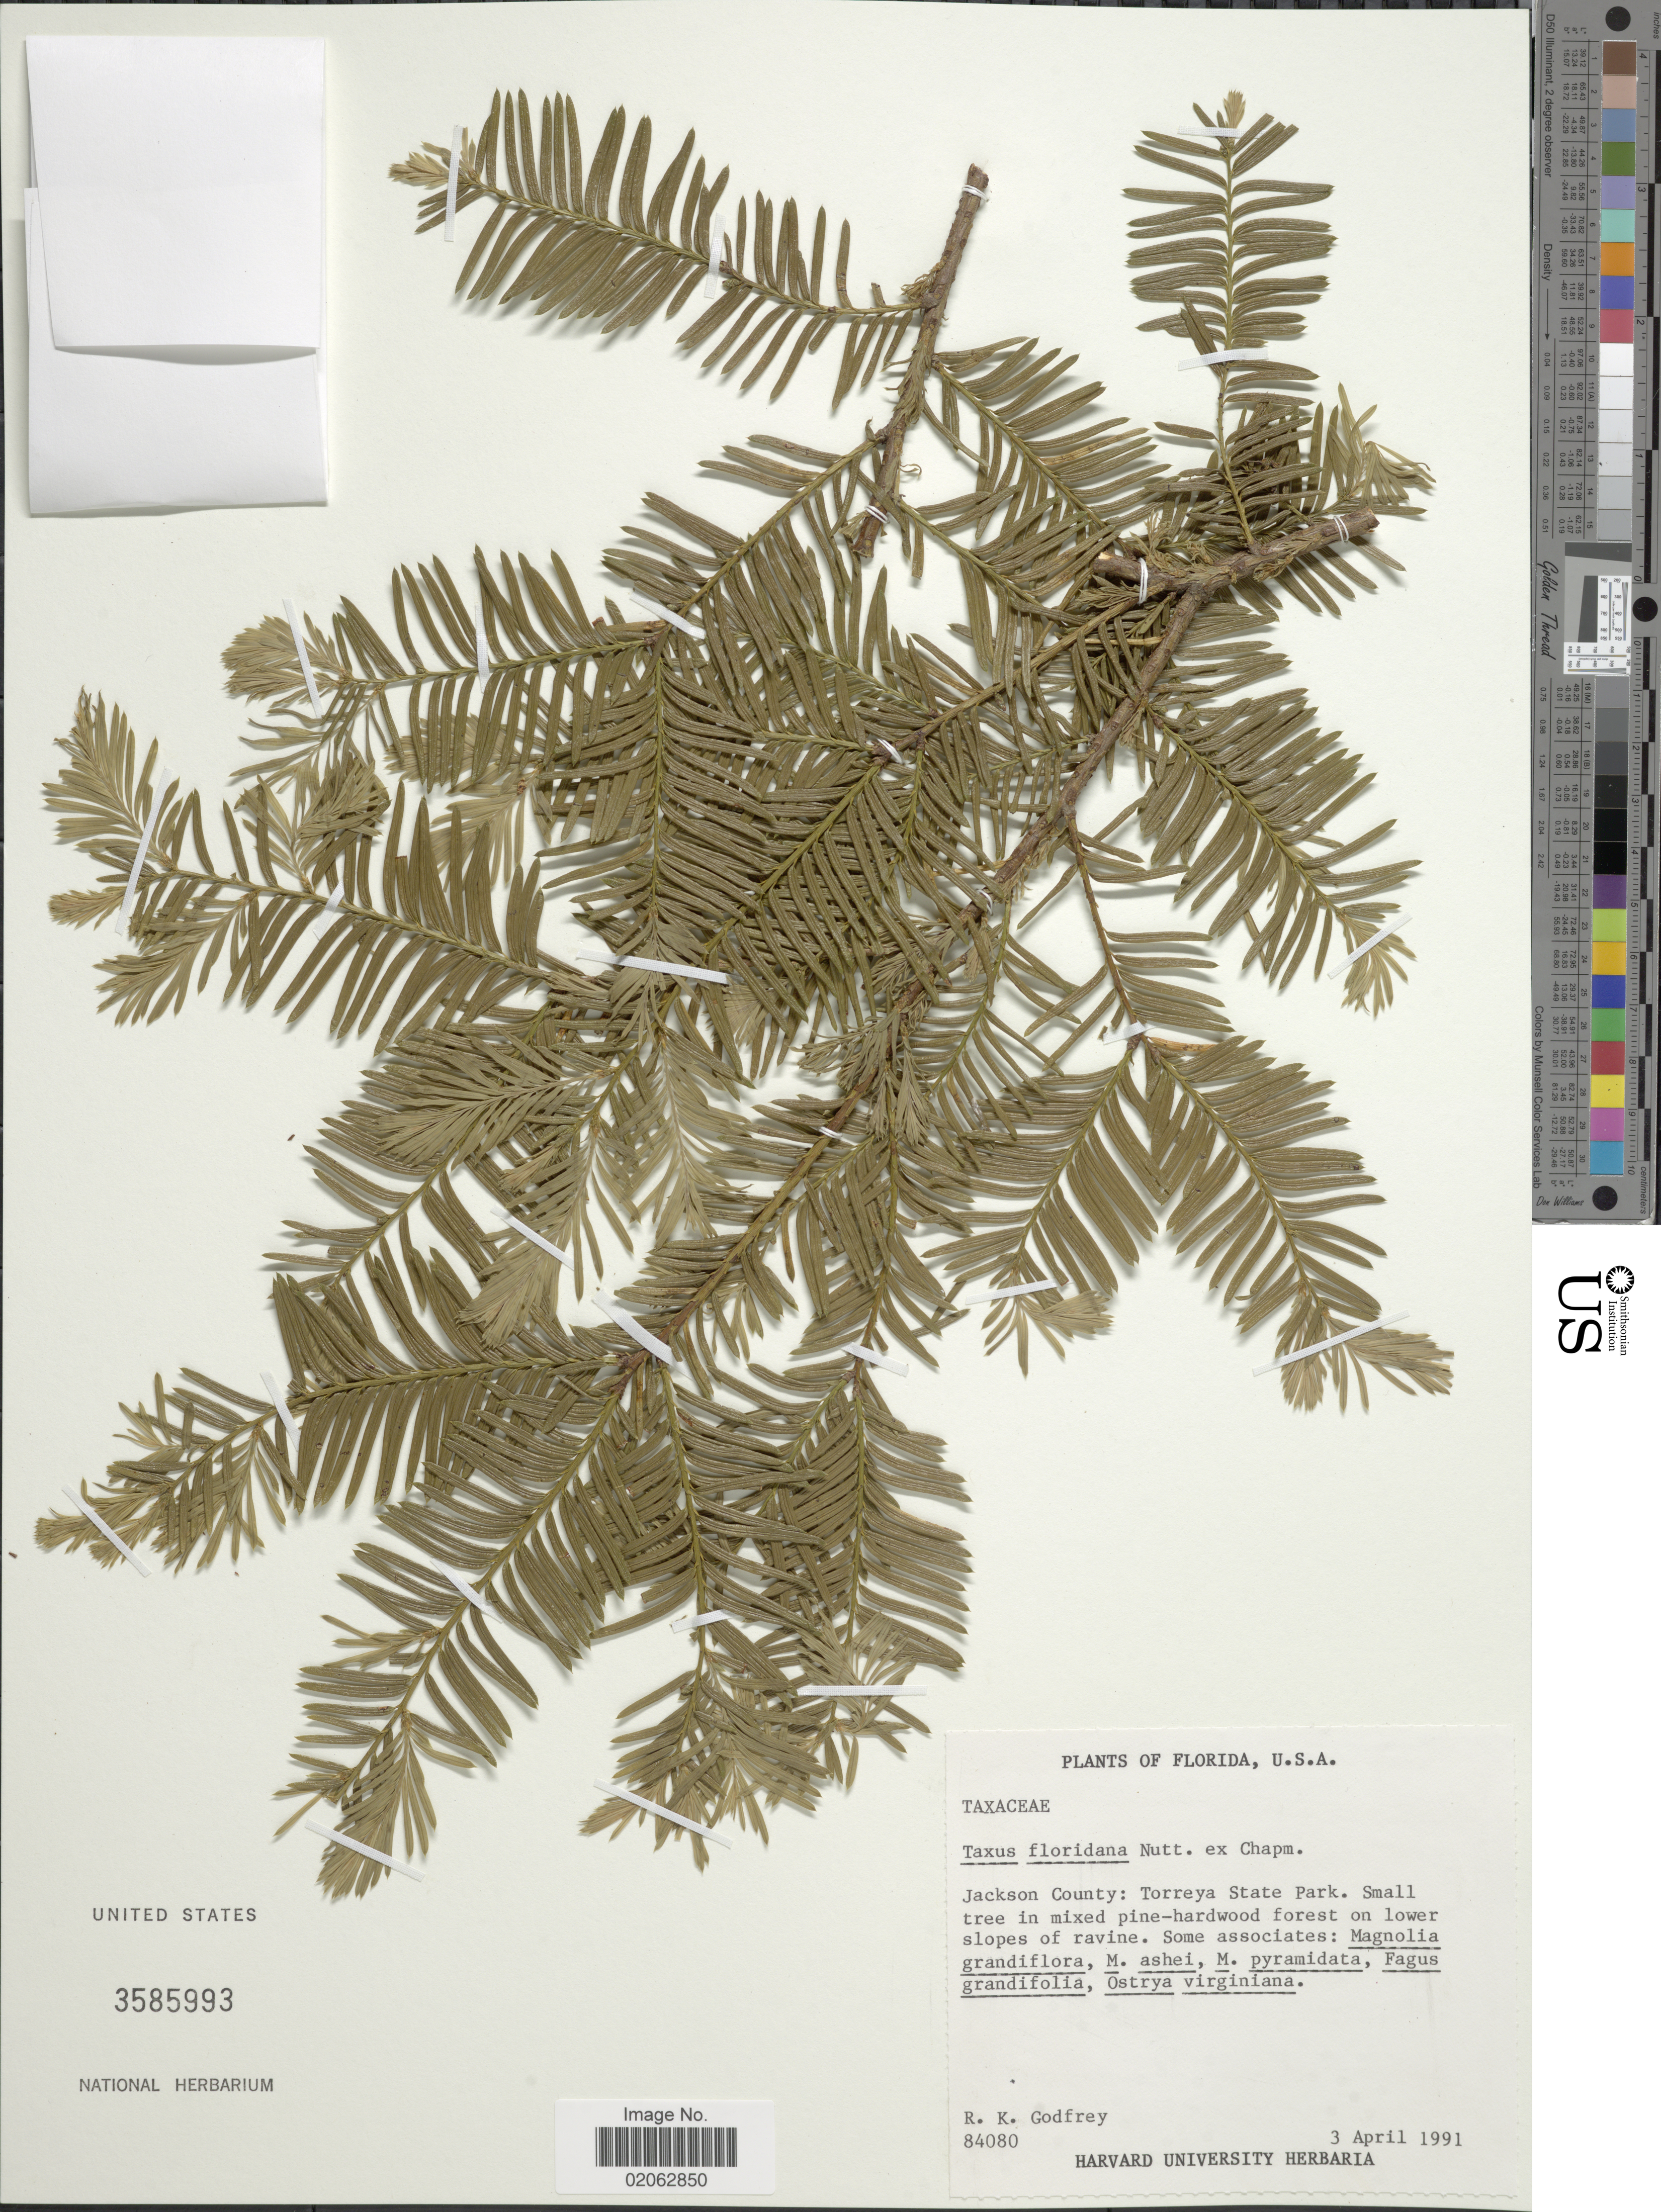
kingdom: Plantae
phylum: Tracheophyta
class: Pinopsida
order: Pinales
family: Taxaceae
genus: Taxus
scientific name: Taxus floridana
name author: Nutt. ex Chapm.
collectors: R. K. Godfrey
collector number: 84080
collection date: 1991-04-03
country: United States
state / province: Florida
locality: Jackson County: Torreya State Park, on lower slopes of ravine.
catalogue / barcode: US 3585993